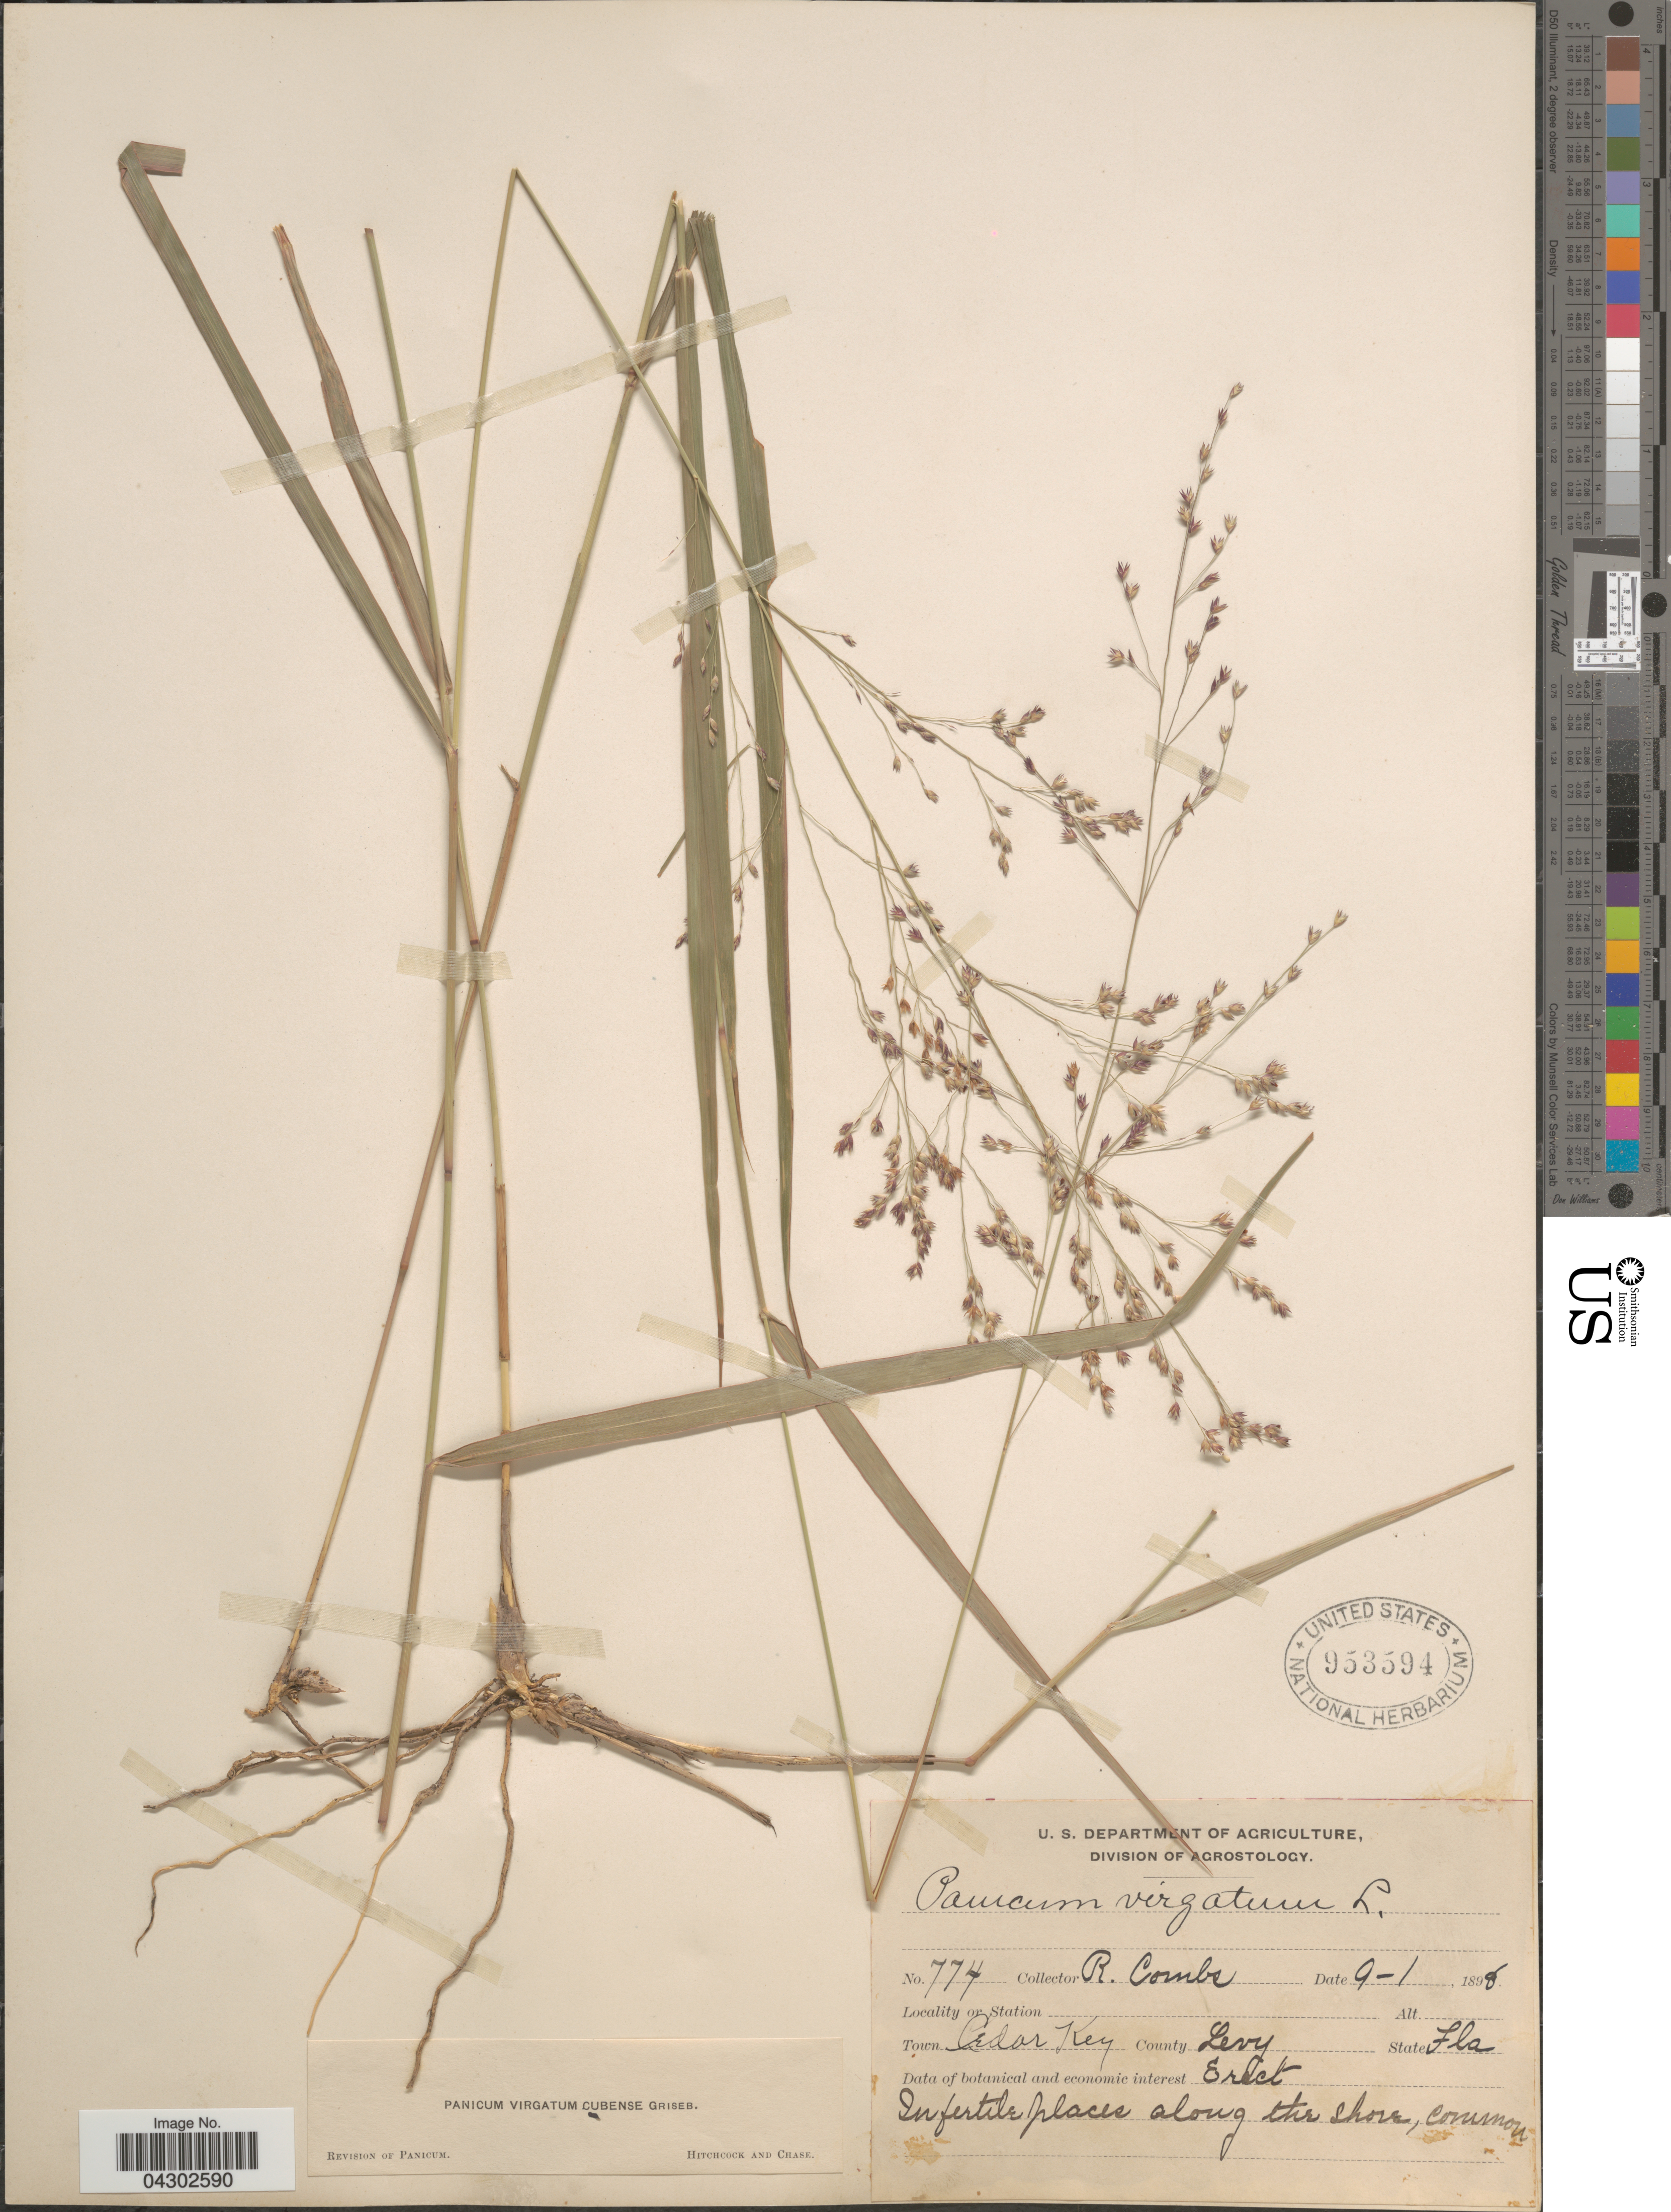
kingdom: Plantae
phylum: Tracheophyta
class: Liliopsida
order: Poales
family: Poaceae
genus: Panicum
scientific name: Panicum virgatum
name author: L.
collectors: R. Combs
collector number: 774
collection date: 1898-09-01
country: United States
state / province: Florida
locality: Town Cedar Key. County Levy.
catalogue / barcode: US 953594